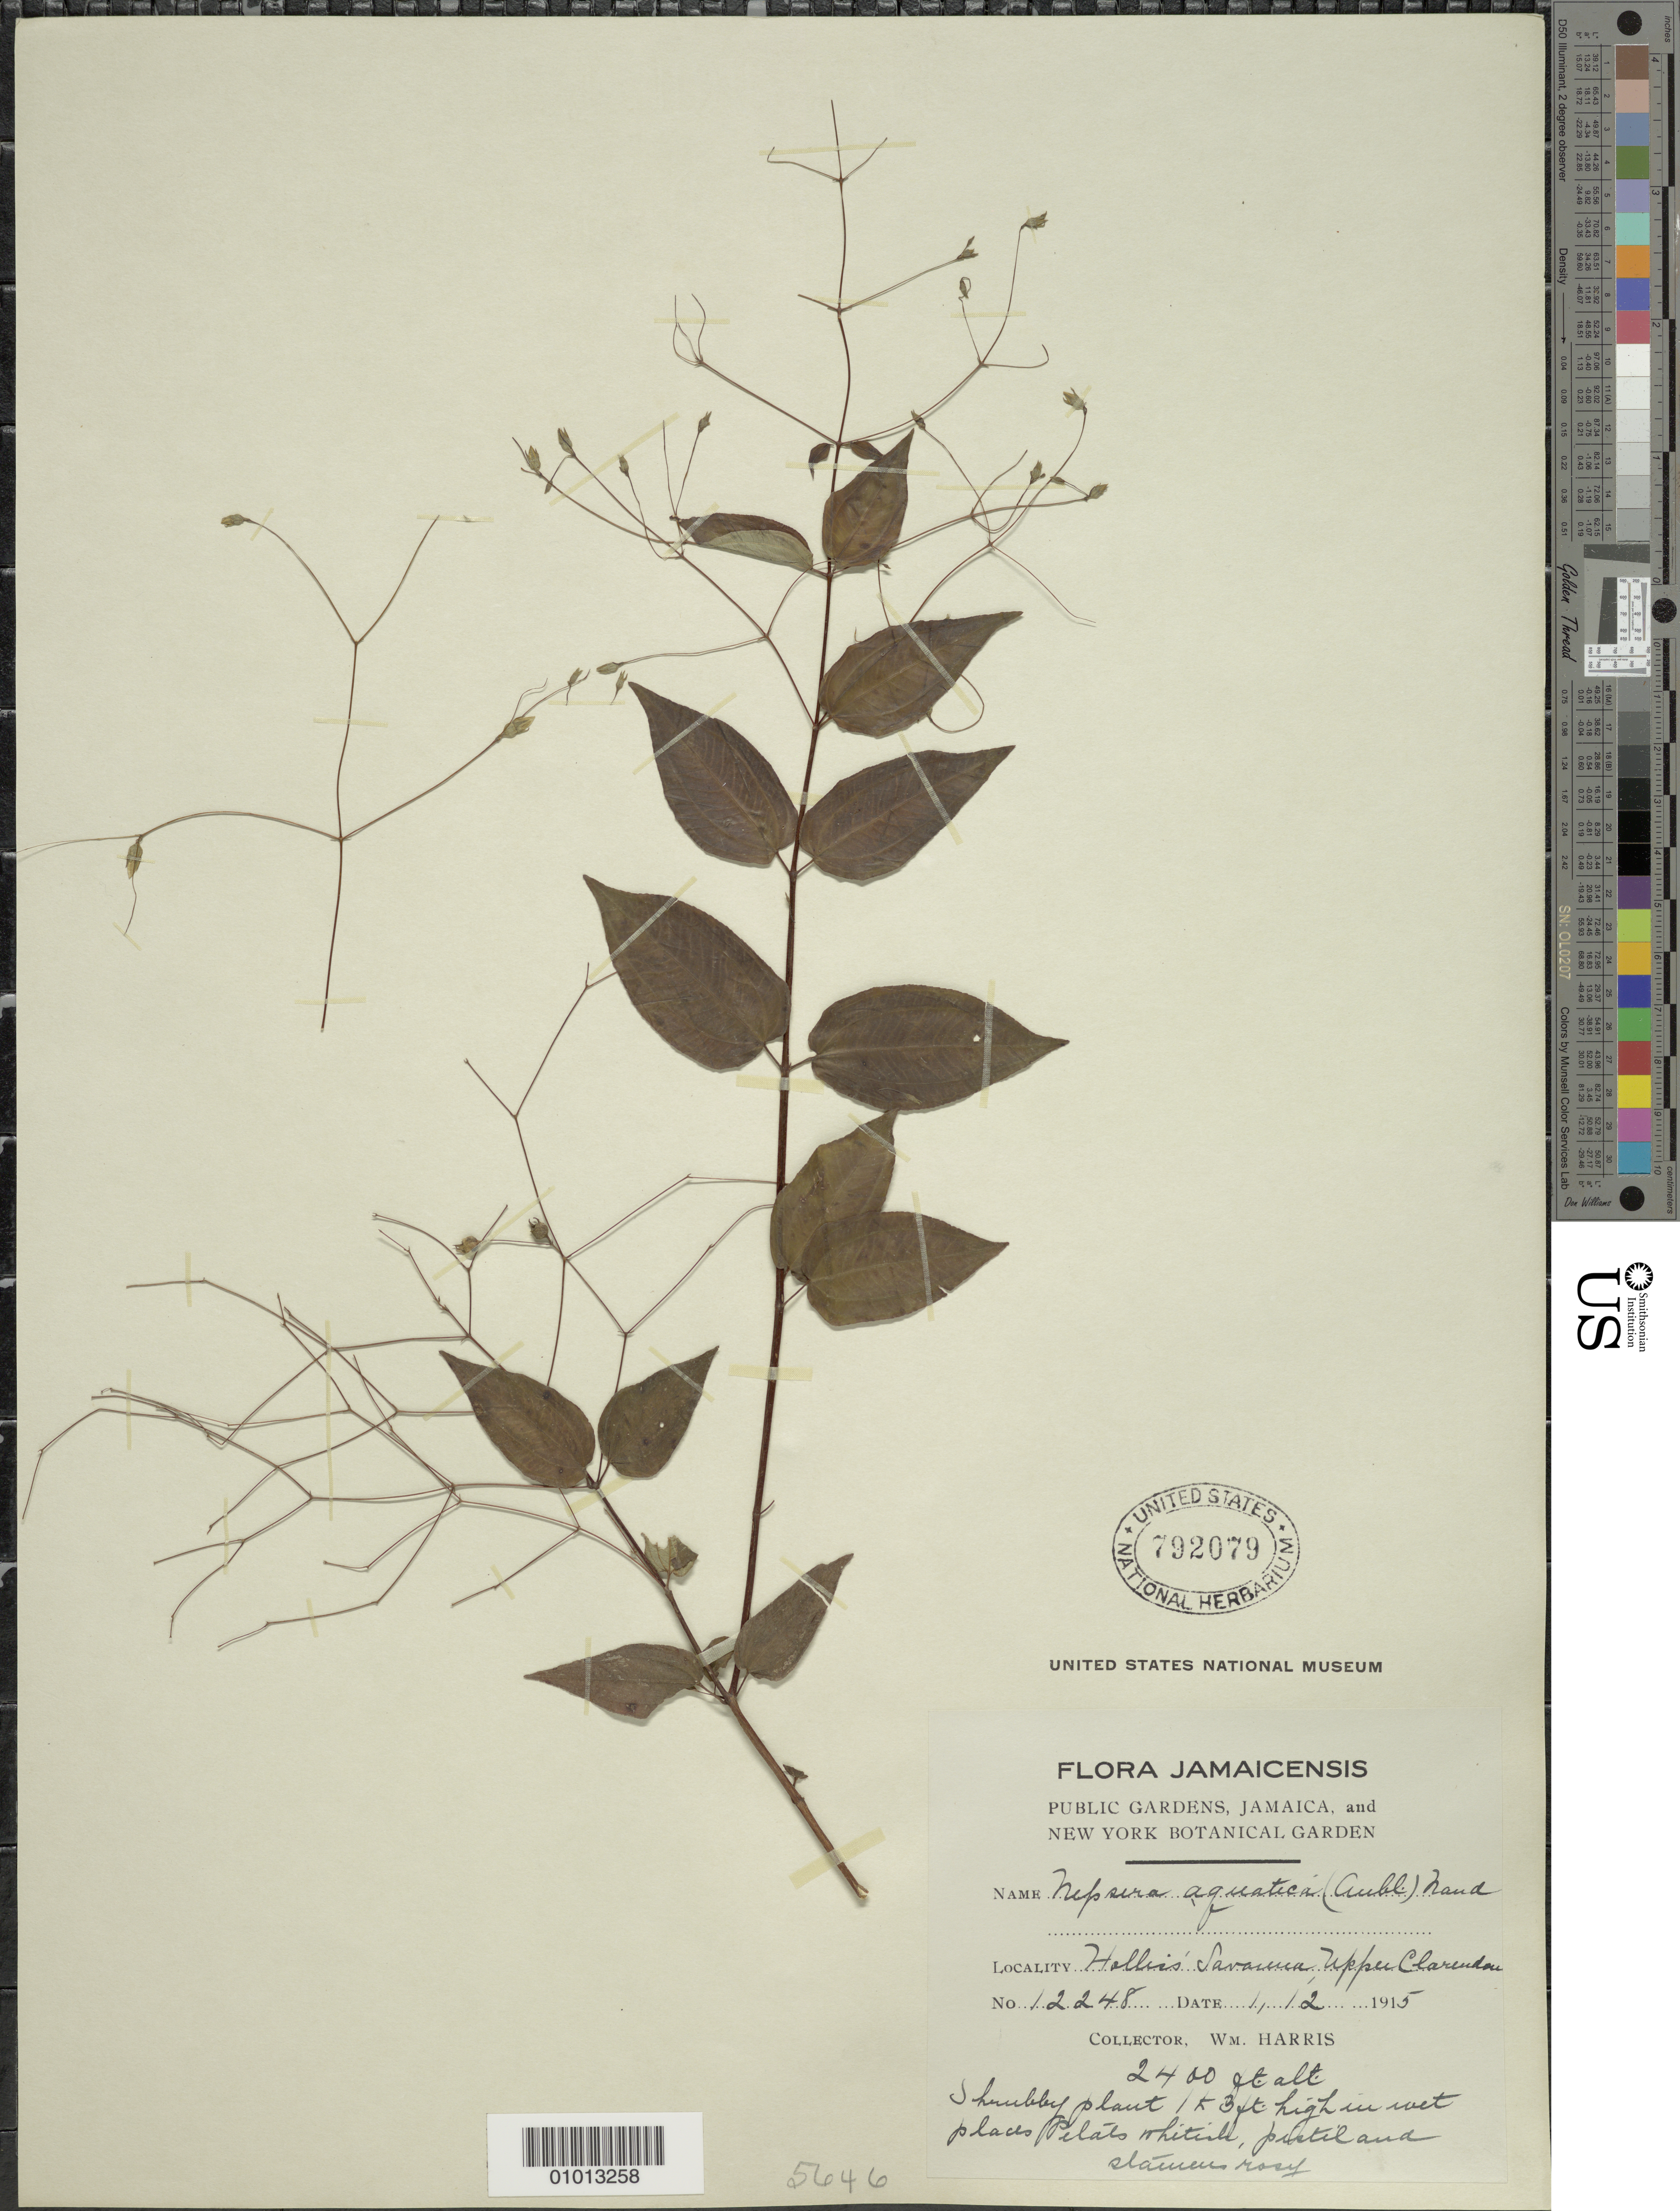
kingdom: Plantae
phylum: Tracheophyta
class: Magnoliopsida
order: Myrtales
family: Melastomataceae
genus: Nepsera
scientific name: Nepsera aquatica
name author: (Aubl.) Naudin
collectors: W. Harris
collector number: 12248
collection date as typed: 01 Dec 1915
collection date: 1915-12-01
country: Jamaica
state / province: Clarendon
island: Jamaica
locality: Upper Clarendon, Hollis Savanna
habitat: In wet places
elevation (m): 732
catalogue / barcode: US 792079